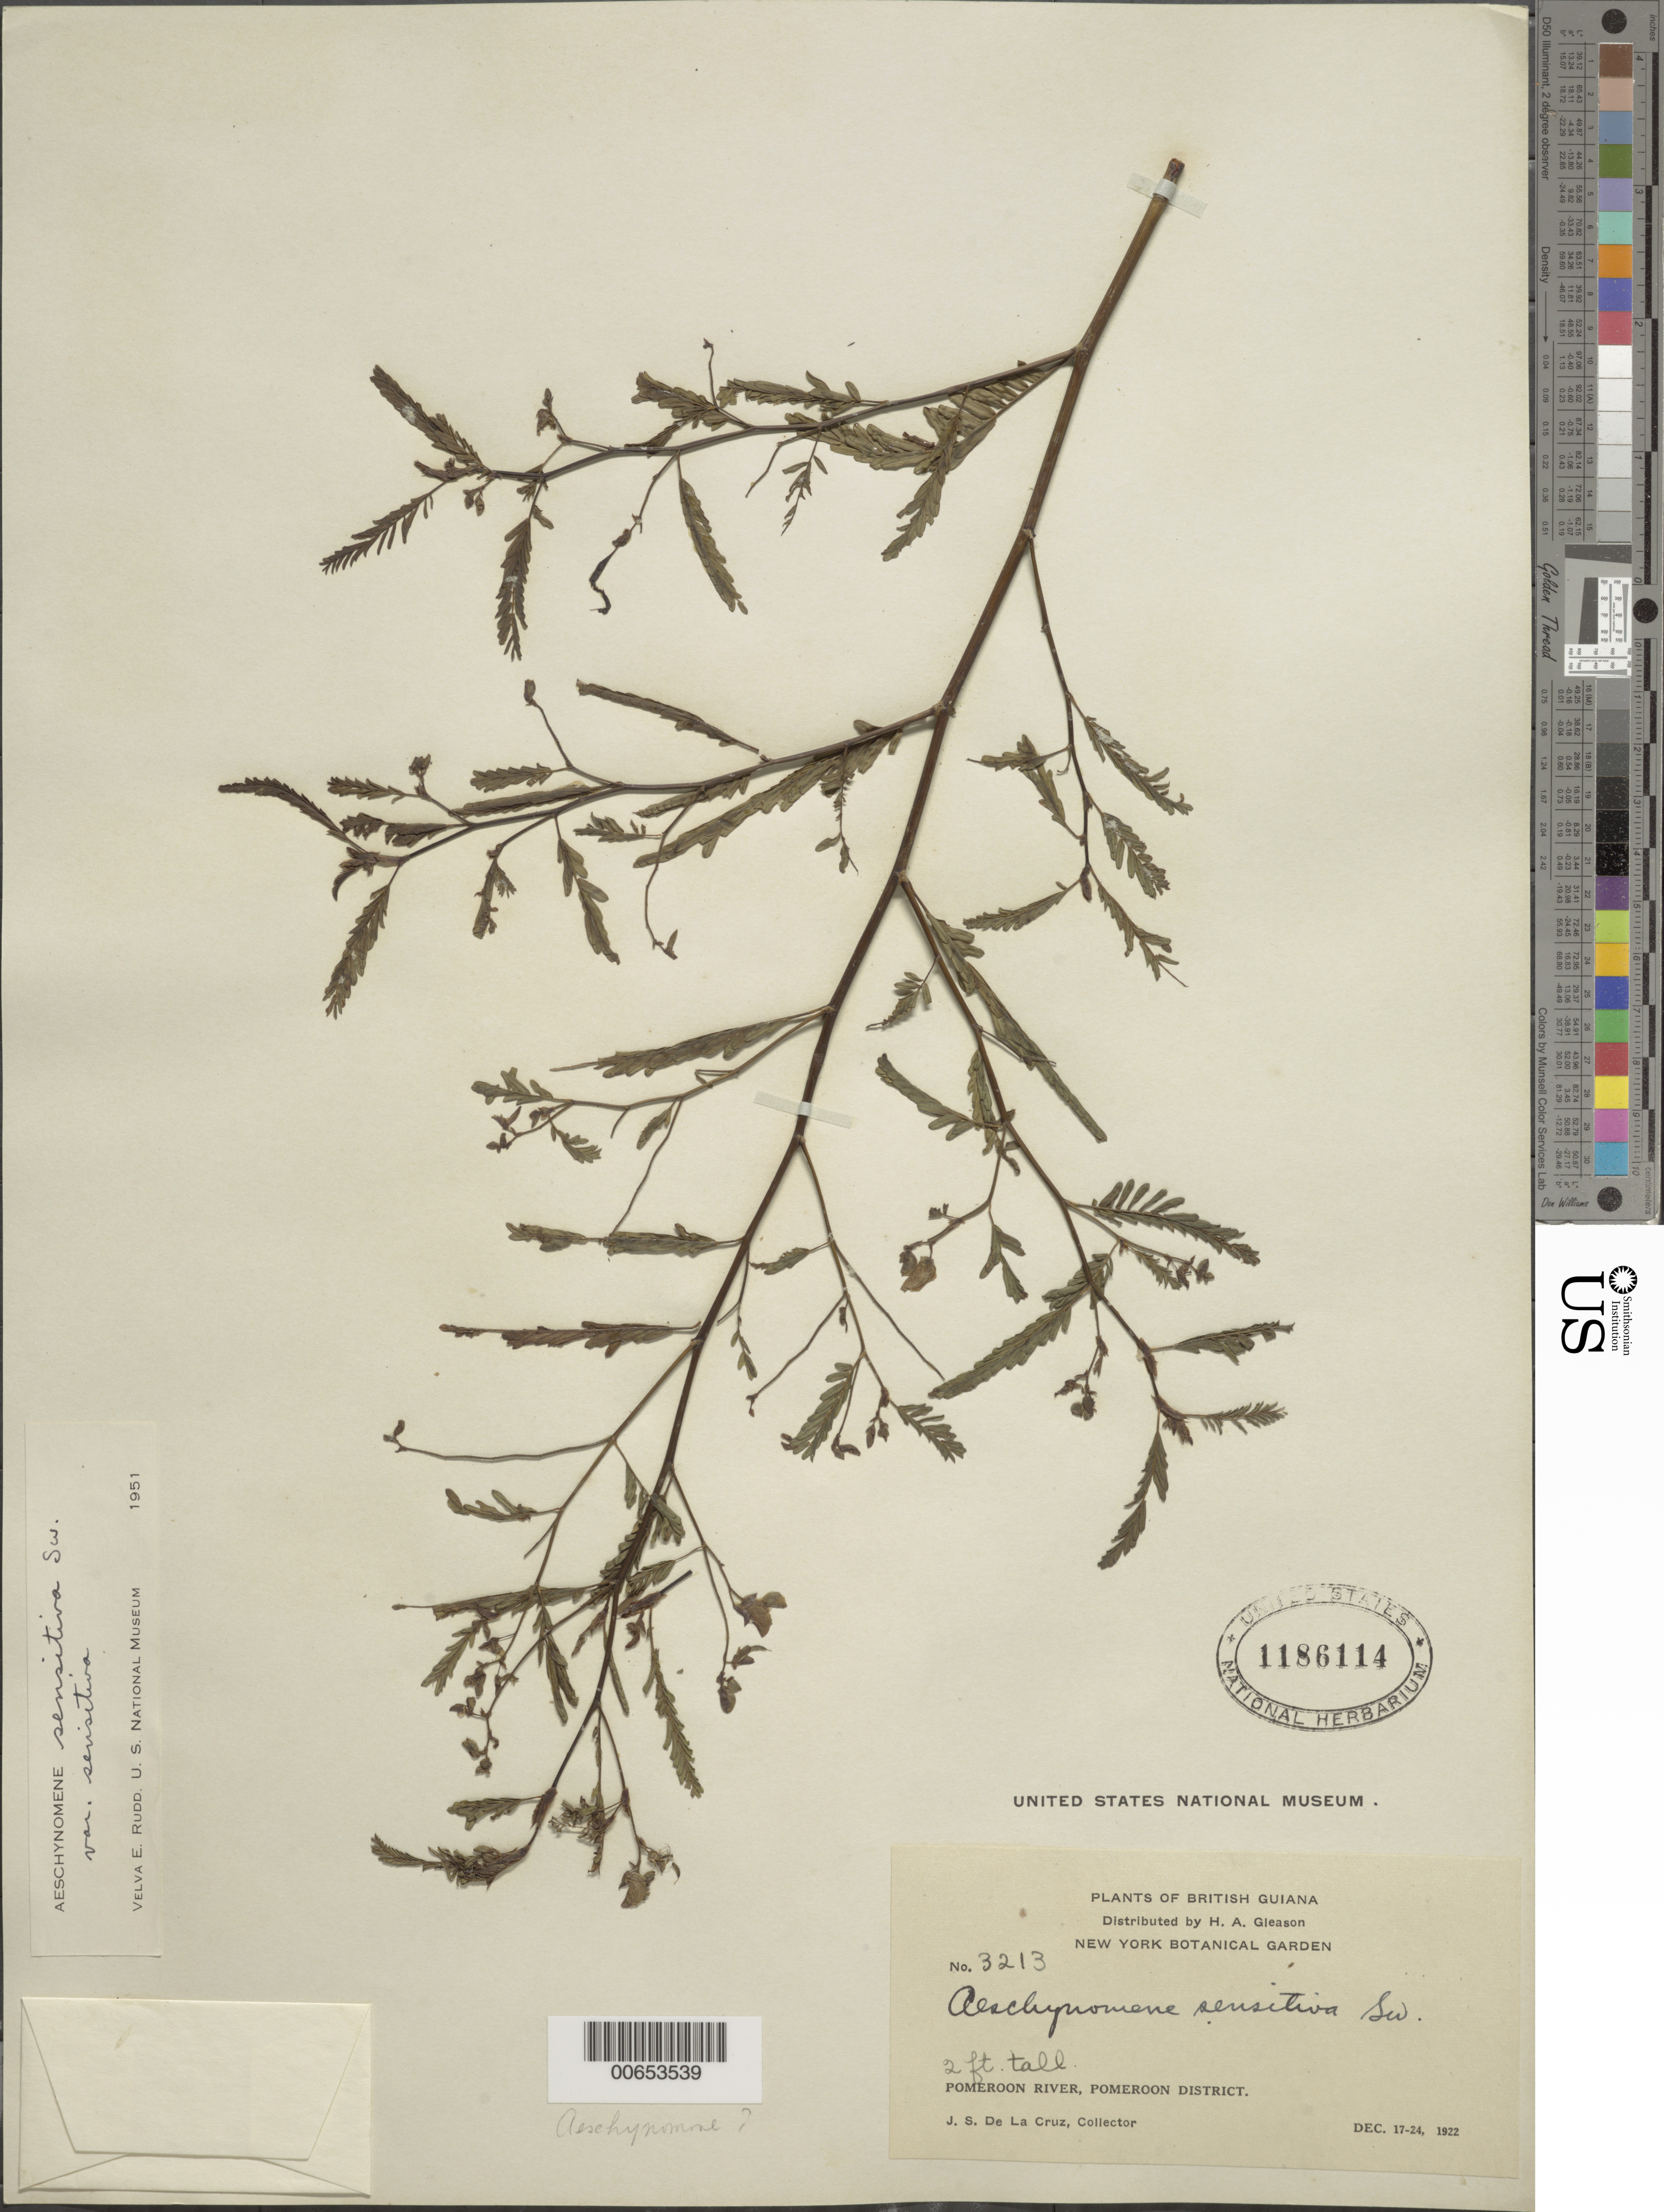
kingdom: Plantae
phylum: Tracheophyta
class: Magnoliopsida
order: Fabales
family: Fabaceae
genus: Aeschynomene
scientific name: Aeschynomene sensitiva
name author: Sw.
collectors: J. S. de la Cruz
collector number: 3213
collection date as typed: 17-Dec-22 to 24-Dec-22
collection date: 1922-12-17/1922-12-24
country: Guyana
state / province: Pomeroon-Supenaam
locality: Pomeroon R.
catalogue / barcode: US 1186114